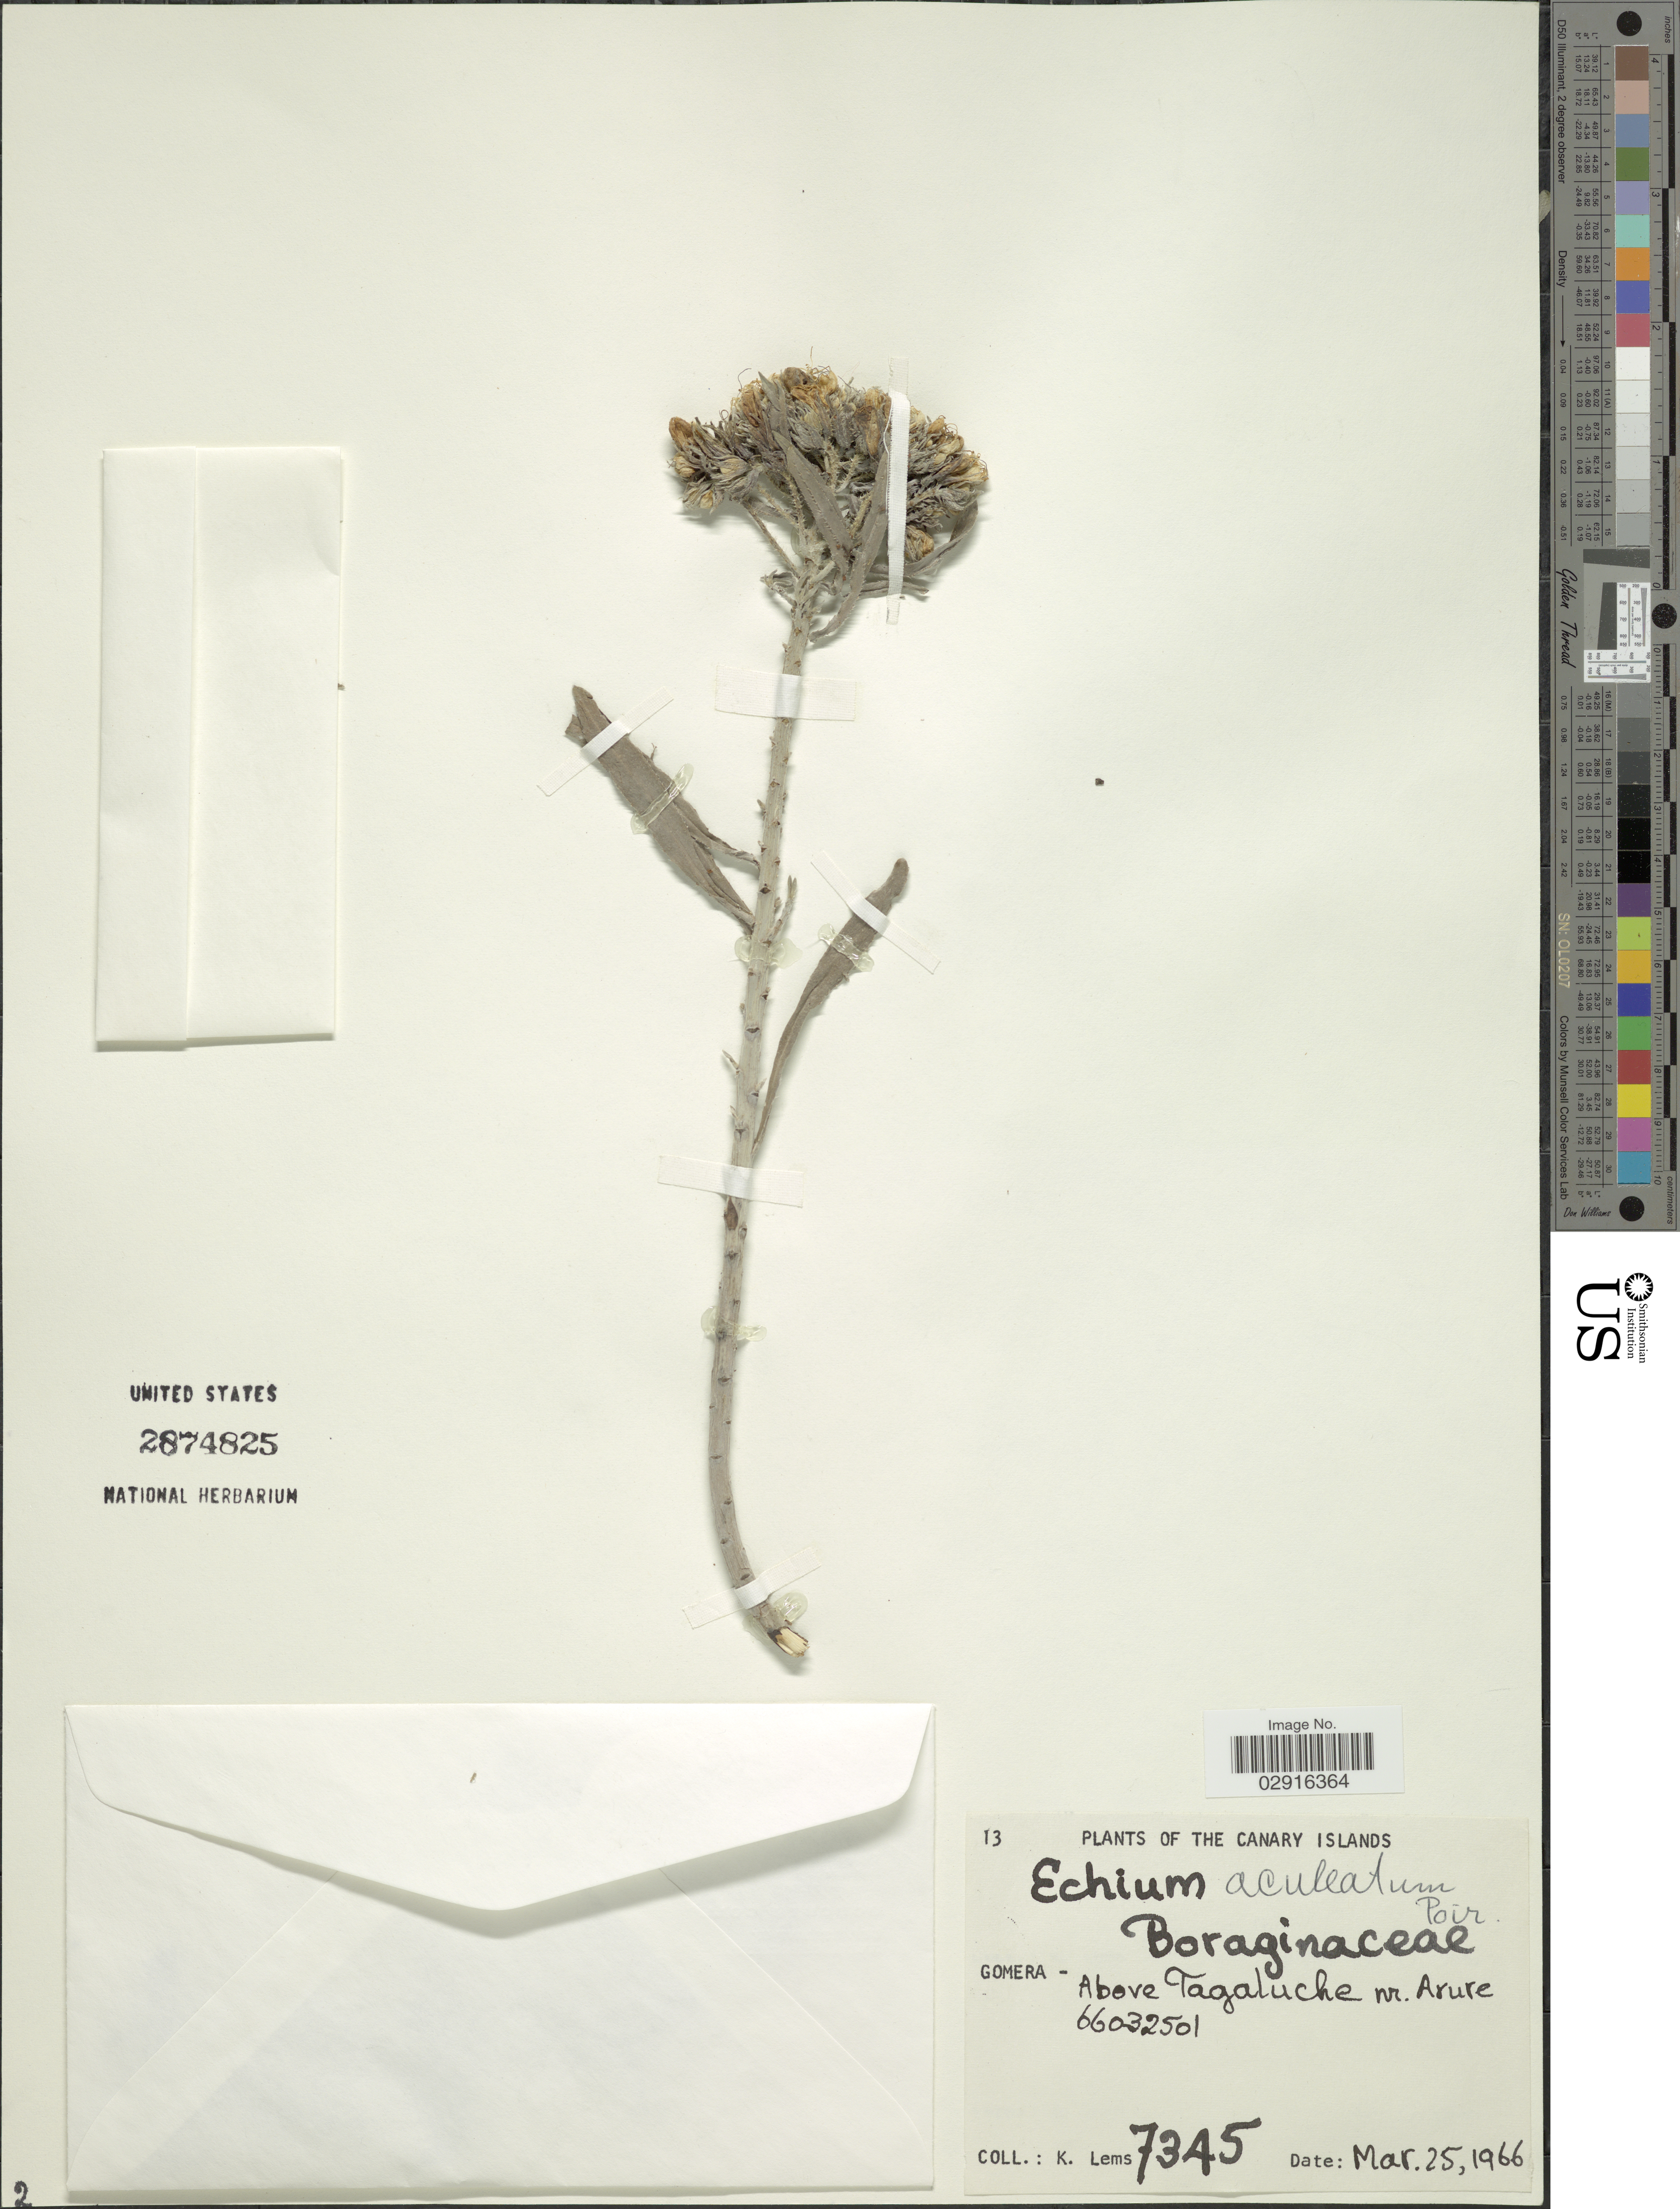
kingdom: Plantae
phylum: Tracheophyta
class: Magnoliopsida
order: Boraginales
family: Boraginaceae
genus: Echium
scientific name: Echium aculeatum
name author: Poir.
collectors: K. Lems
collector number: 7345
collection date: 1966-03-25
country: Spain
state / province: Canarias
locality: Canary Islands. Gomera - Above Tagaluche nr. Arure.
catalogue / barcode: US 2874825